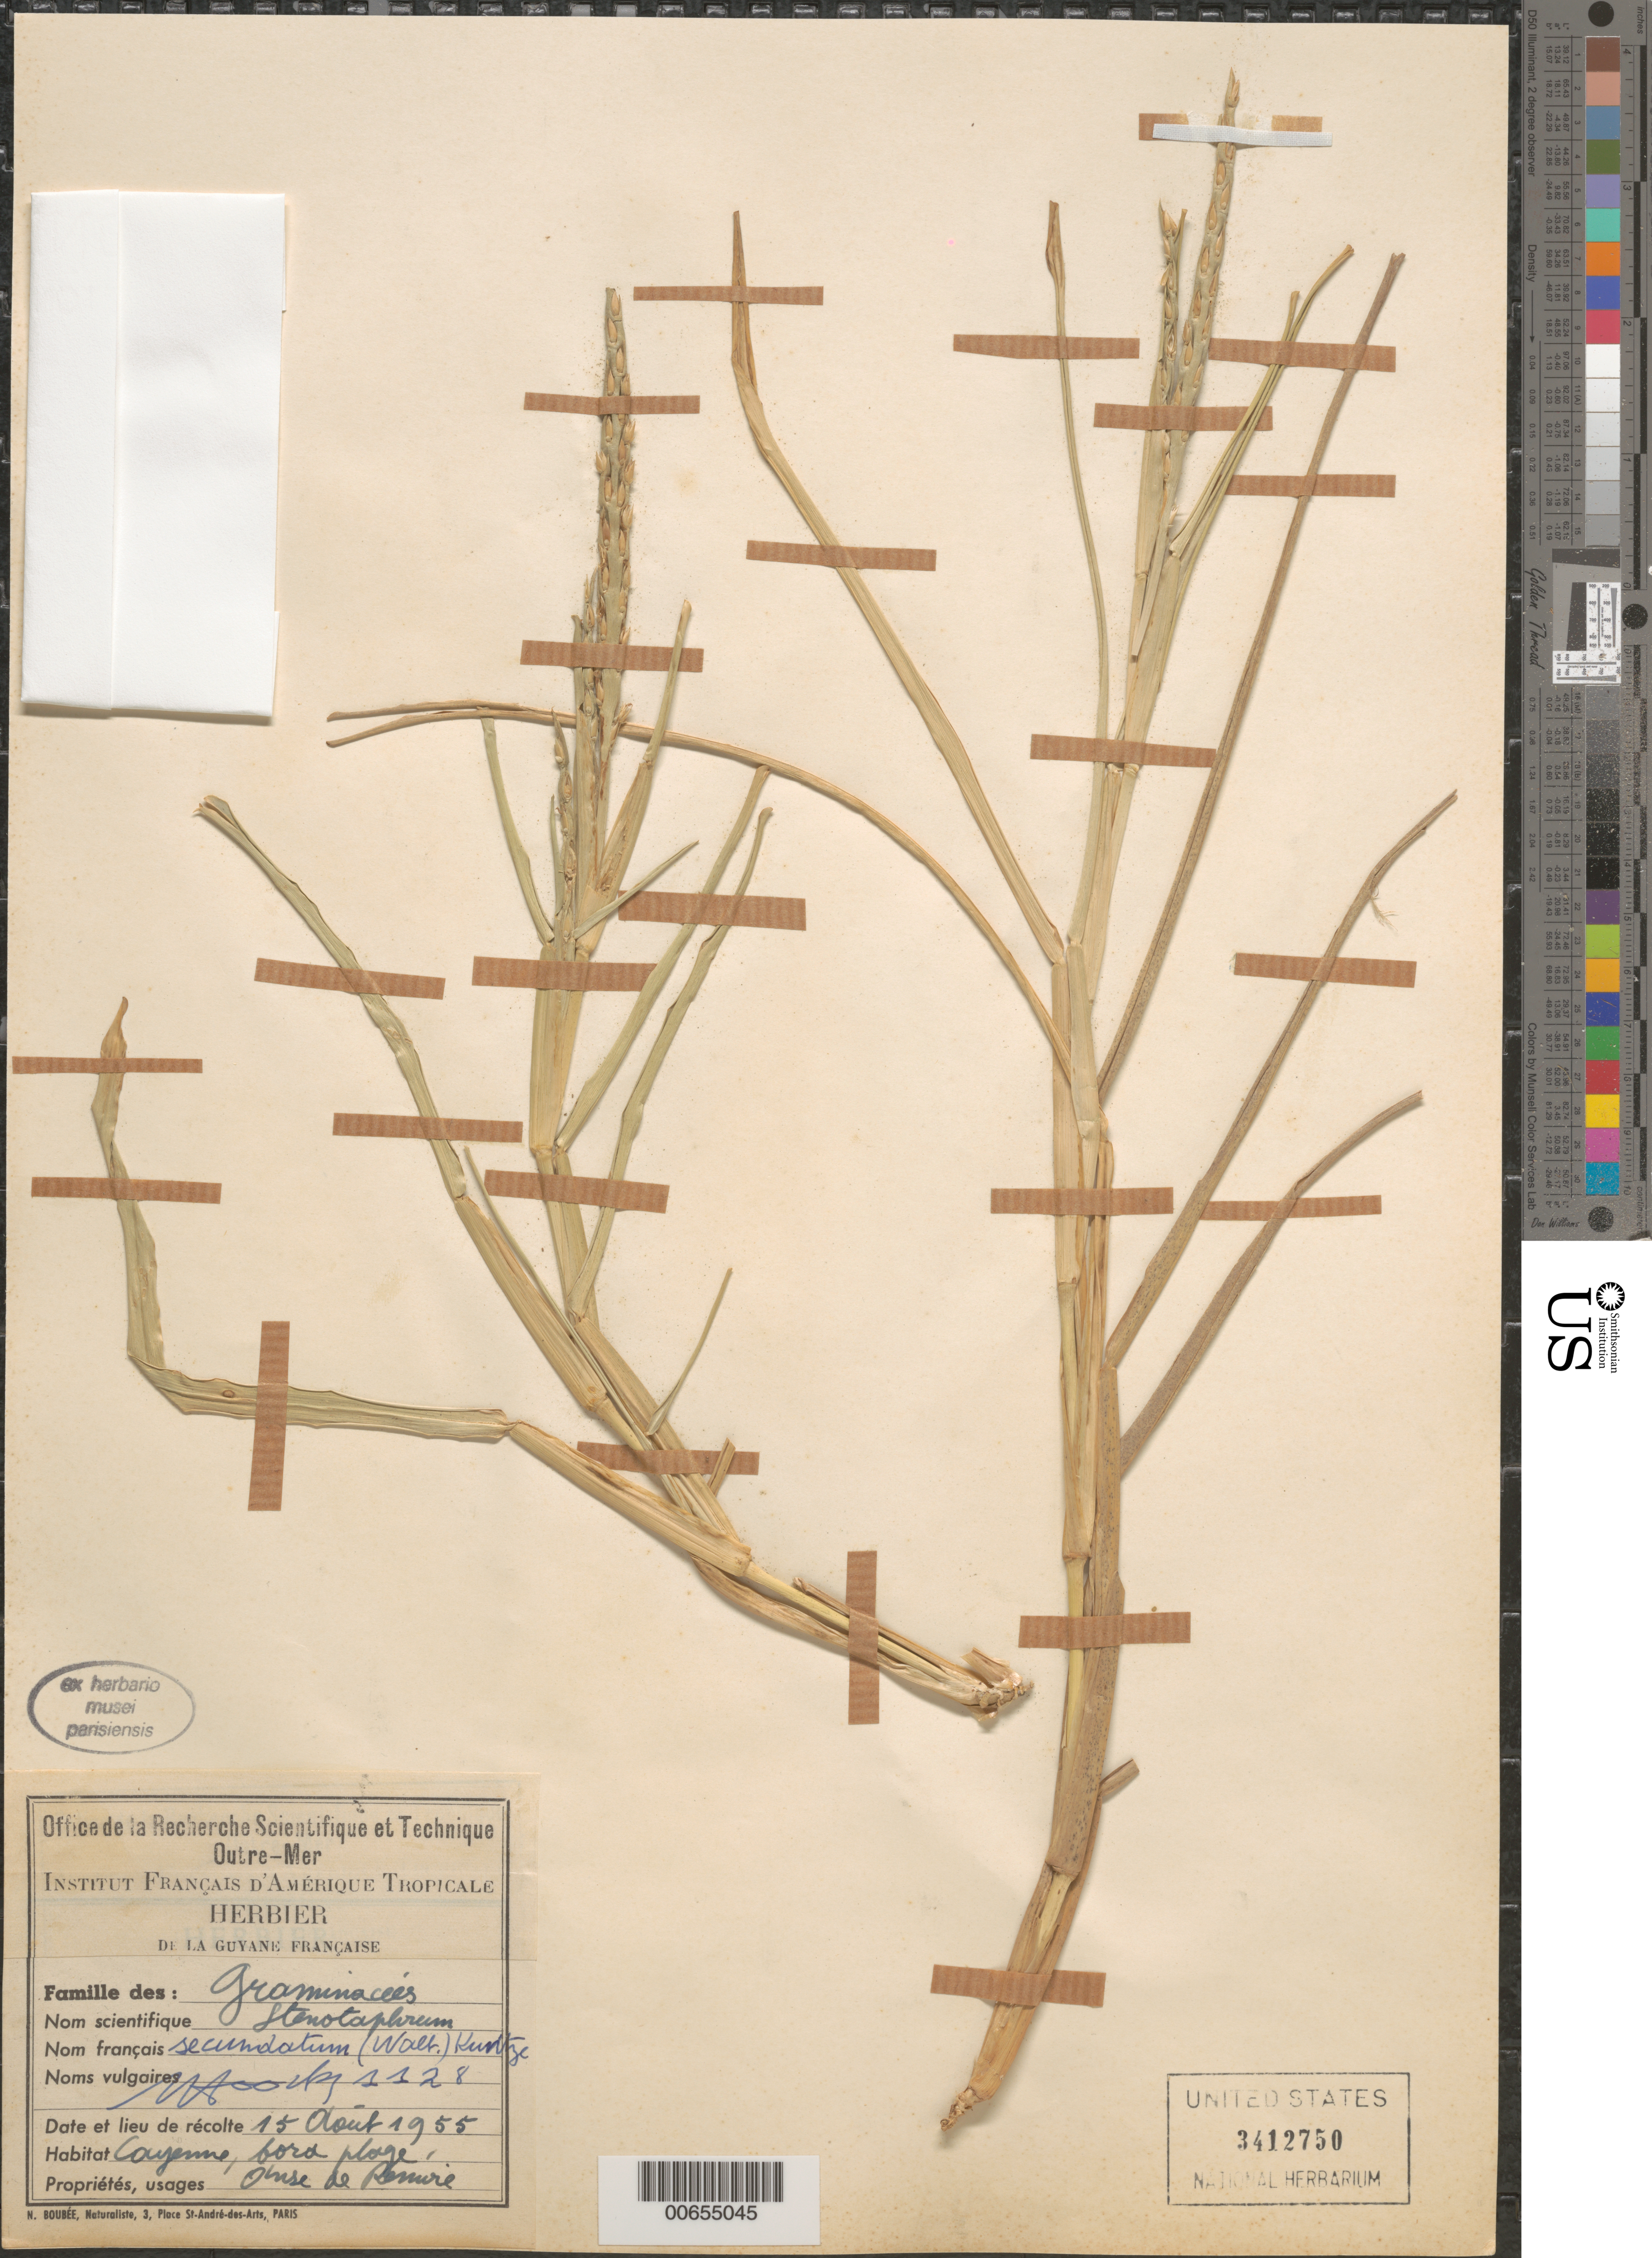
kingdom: Plantae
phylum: Tracheophyta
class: Liliopsida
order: Poales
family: Poaceae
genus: Stenotaphrum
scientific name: Stenotaphrum secundatum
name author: (Walter) Kuntze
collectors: J. Hoock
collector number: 1128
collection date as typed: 15-Aug-55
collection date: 1955-08-15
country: French Guiana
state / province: Cayenne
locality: Cayenne, bord plage Anse de Remire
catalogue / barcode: US 3412750